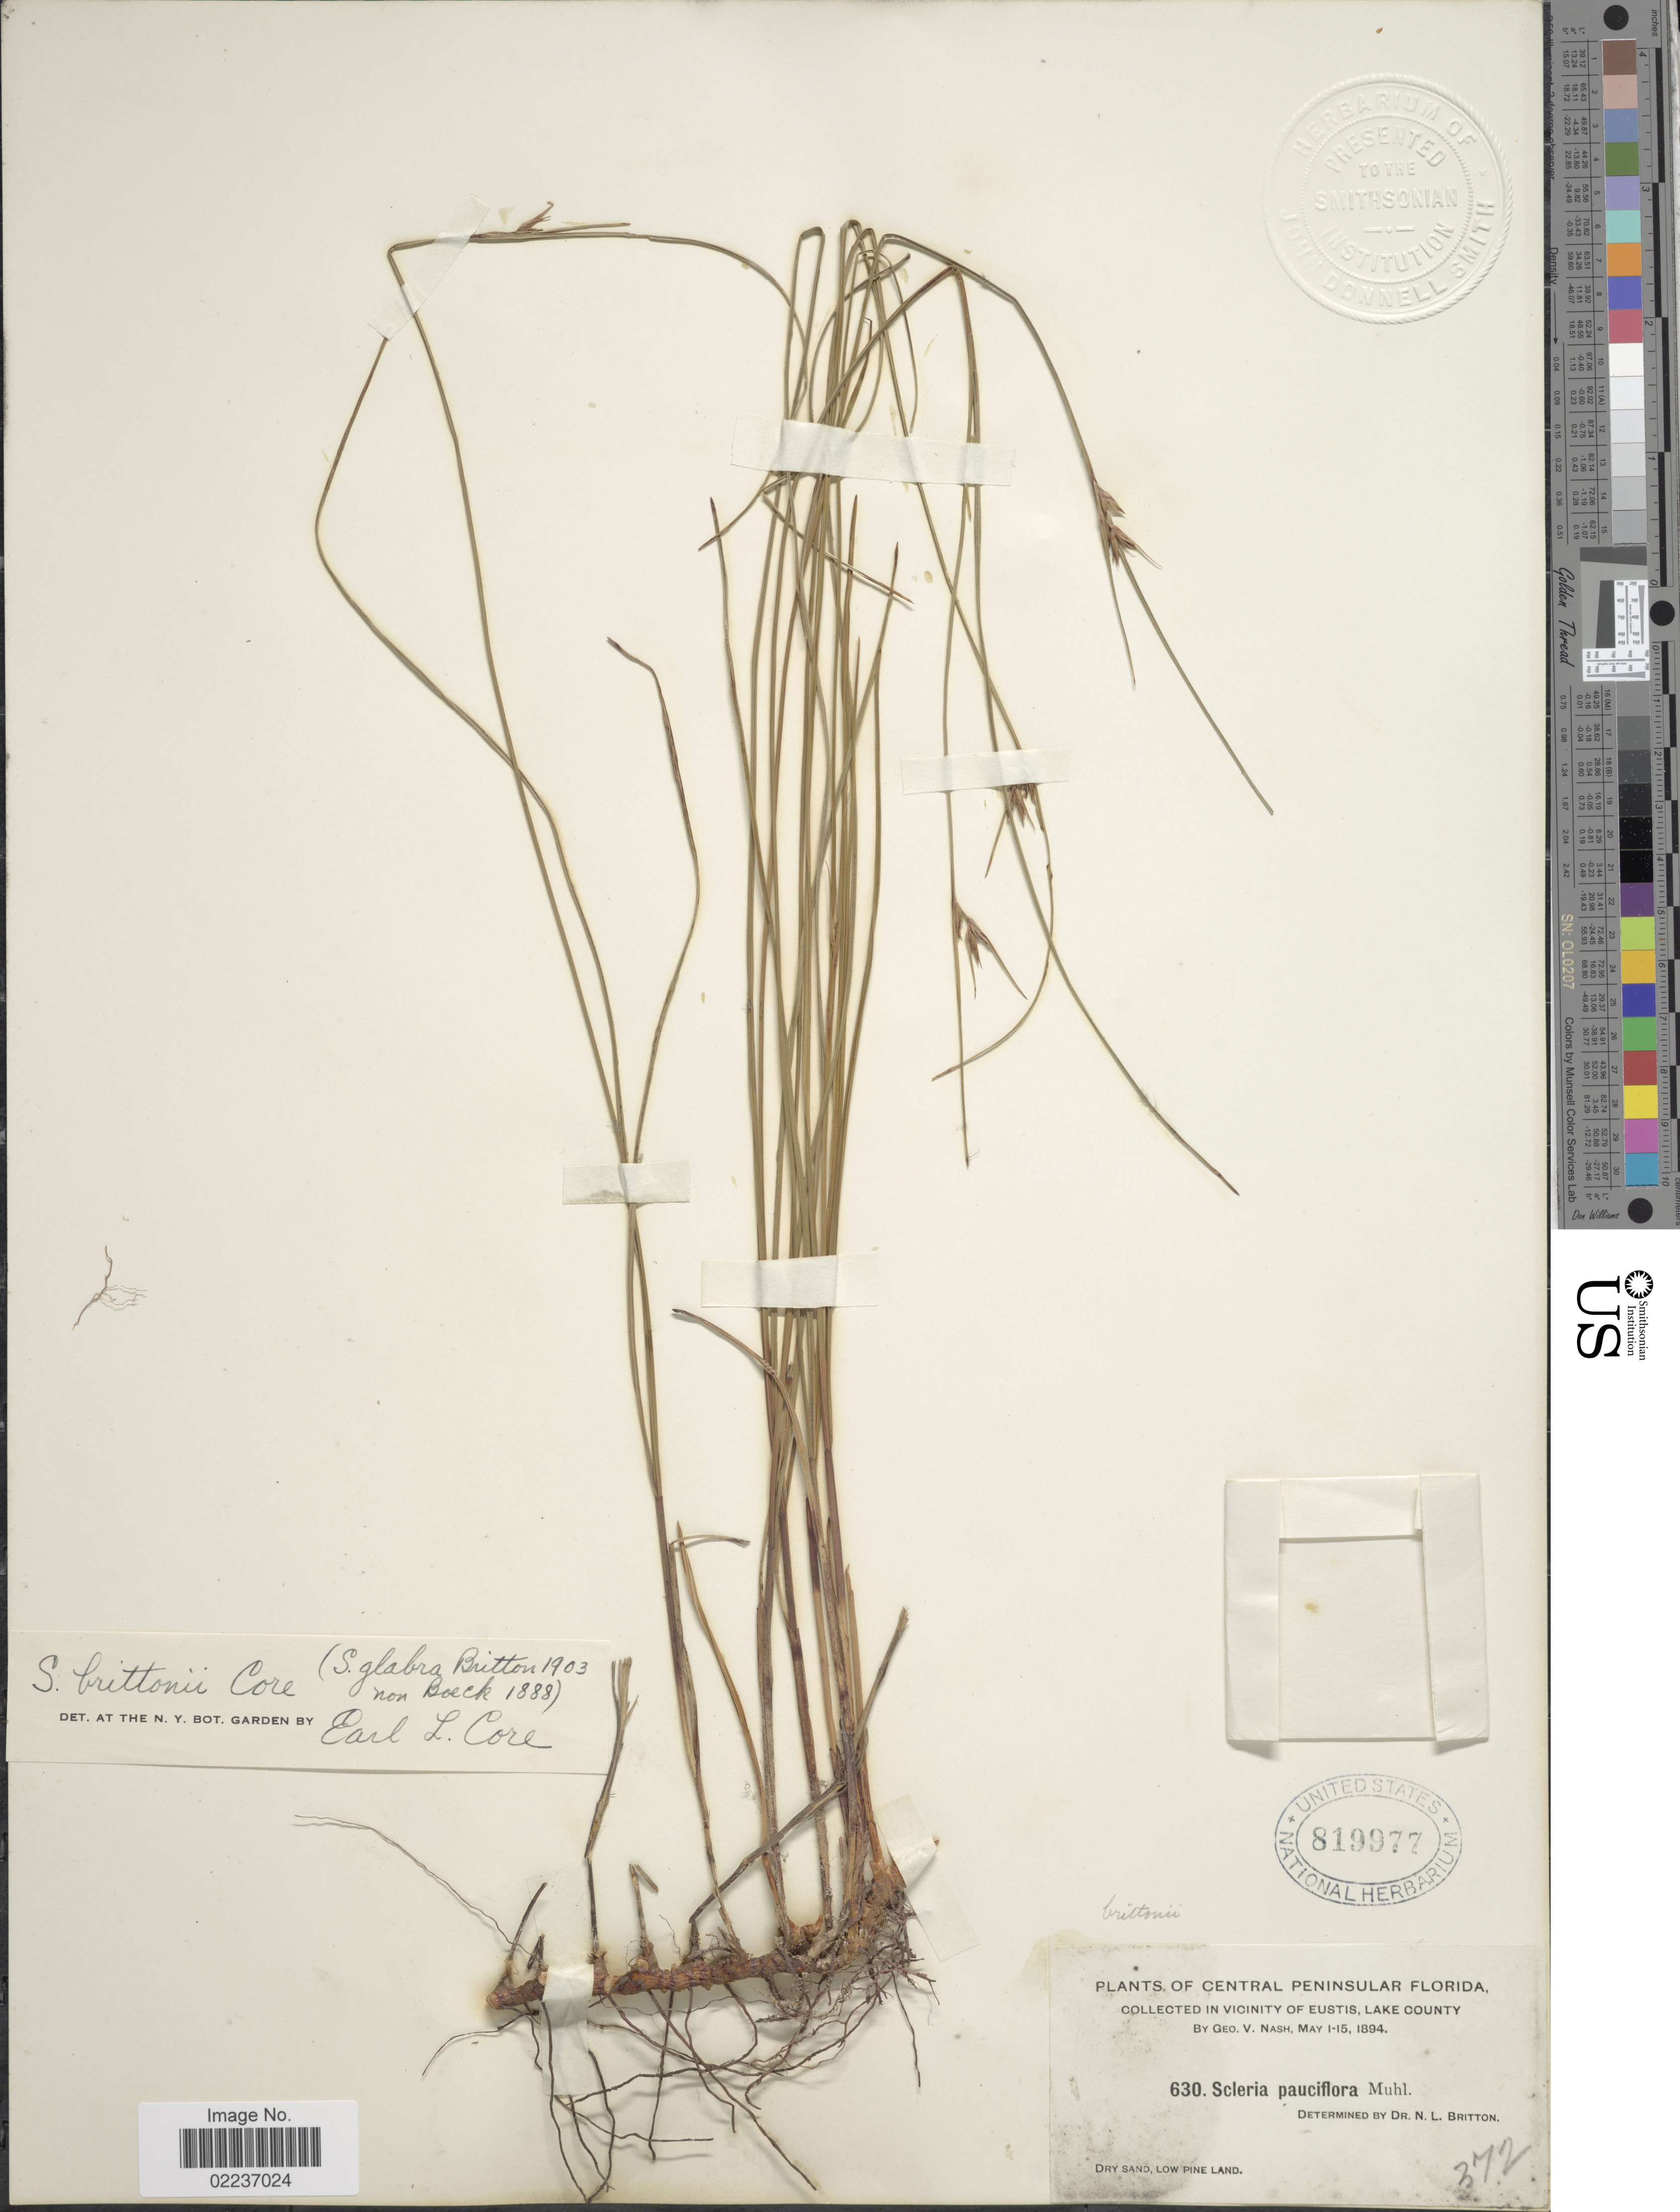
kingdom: Plantae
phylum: Tracheophyta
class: Liliopsida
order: Poales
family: Cyperaceae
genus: Scleria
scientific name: Scleria brittonii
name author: Core ex Small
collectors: G. V. Nash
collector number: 630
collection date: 1894-05-01/1894-05-15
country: United States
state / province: Florida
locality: Central Peninsular Florida, in vicinity of Eustis, Lake County, dry sand, low pine land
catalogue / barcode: US 819977